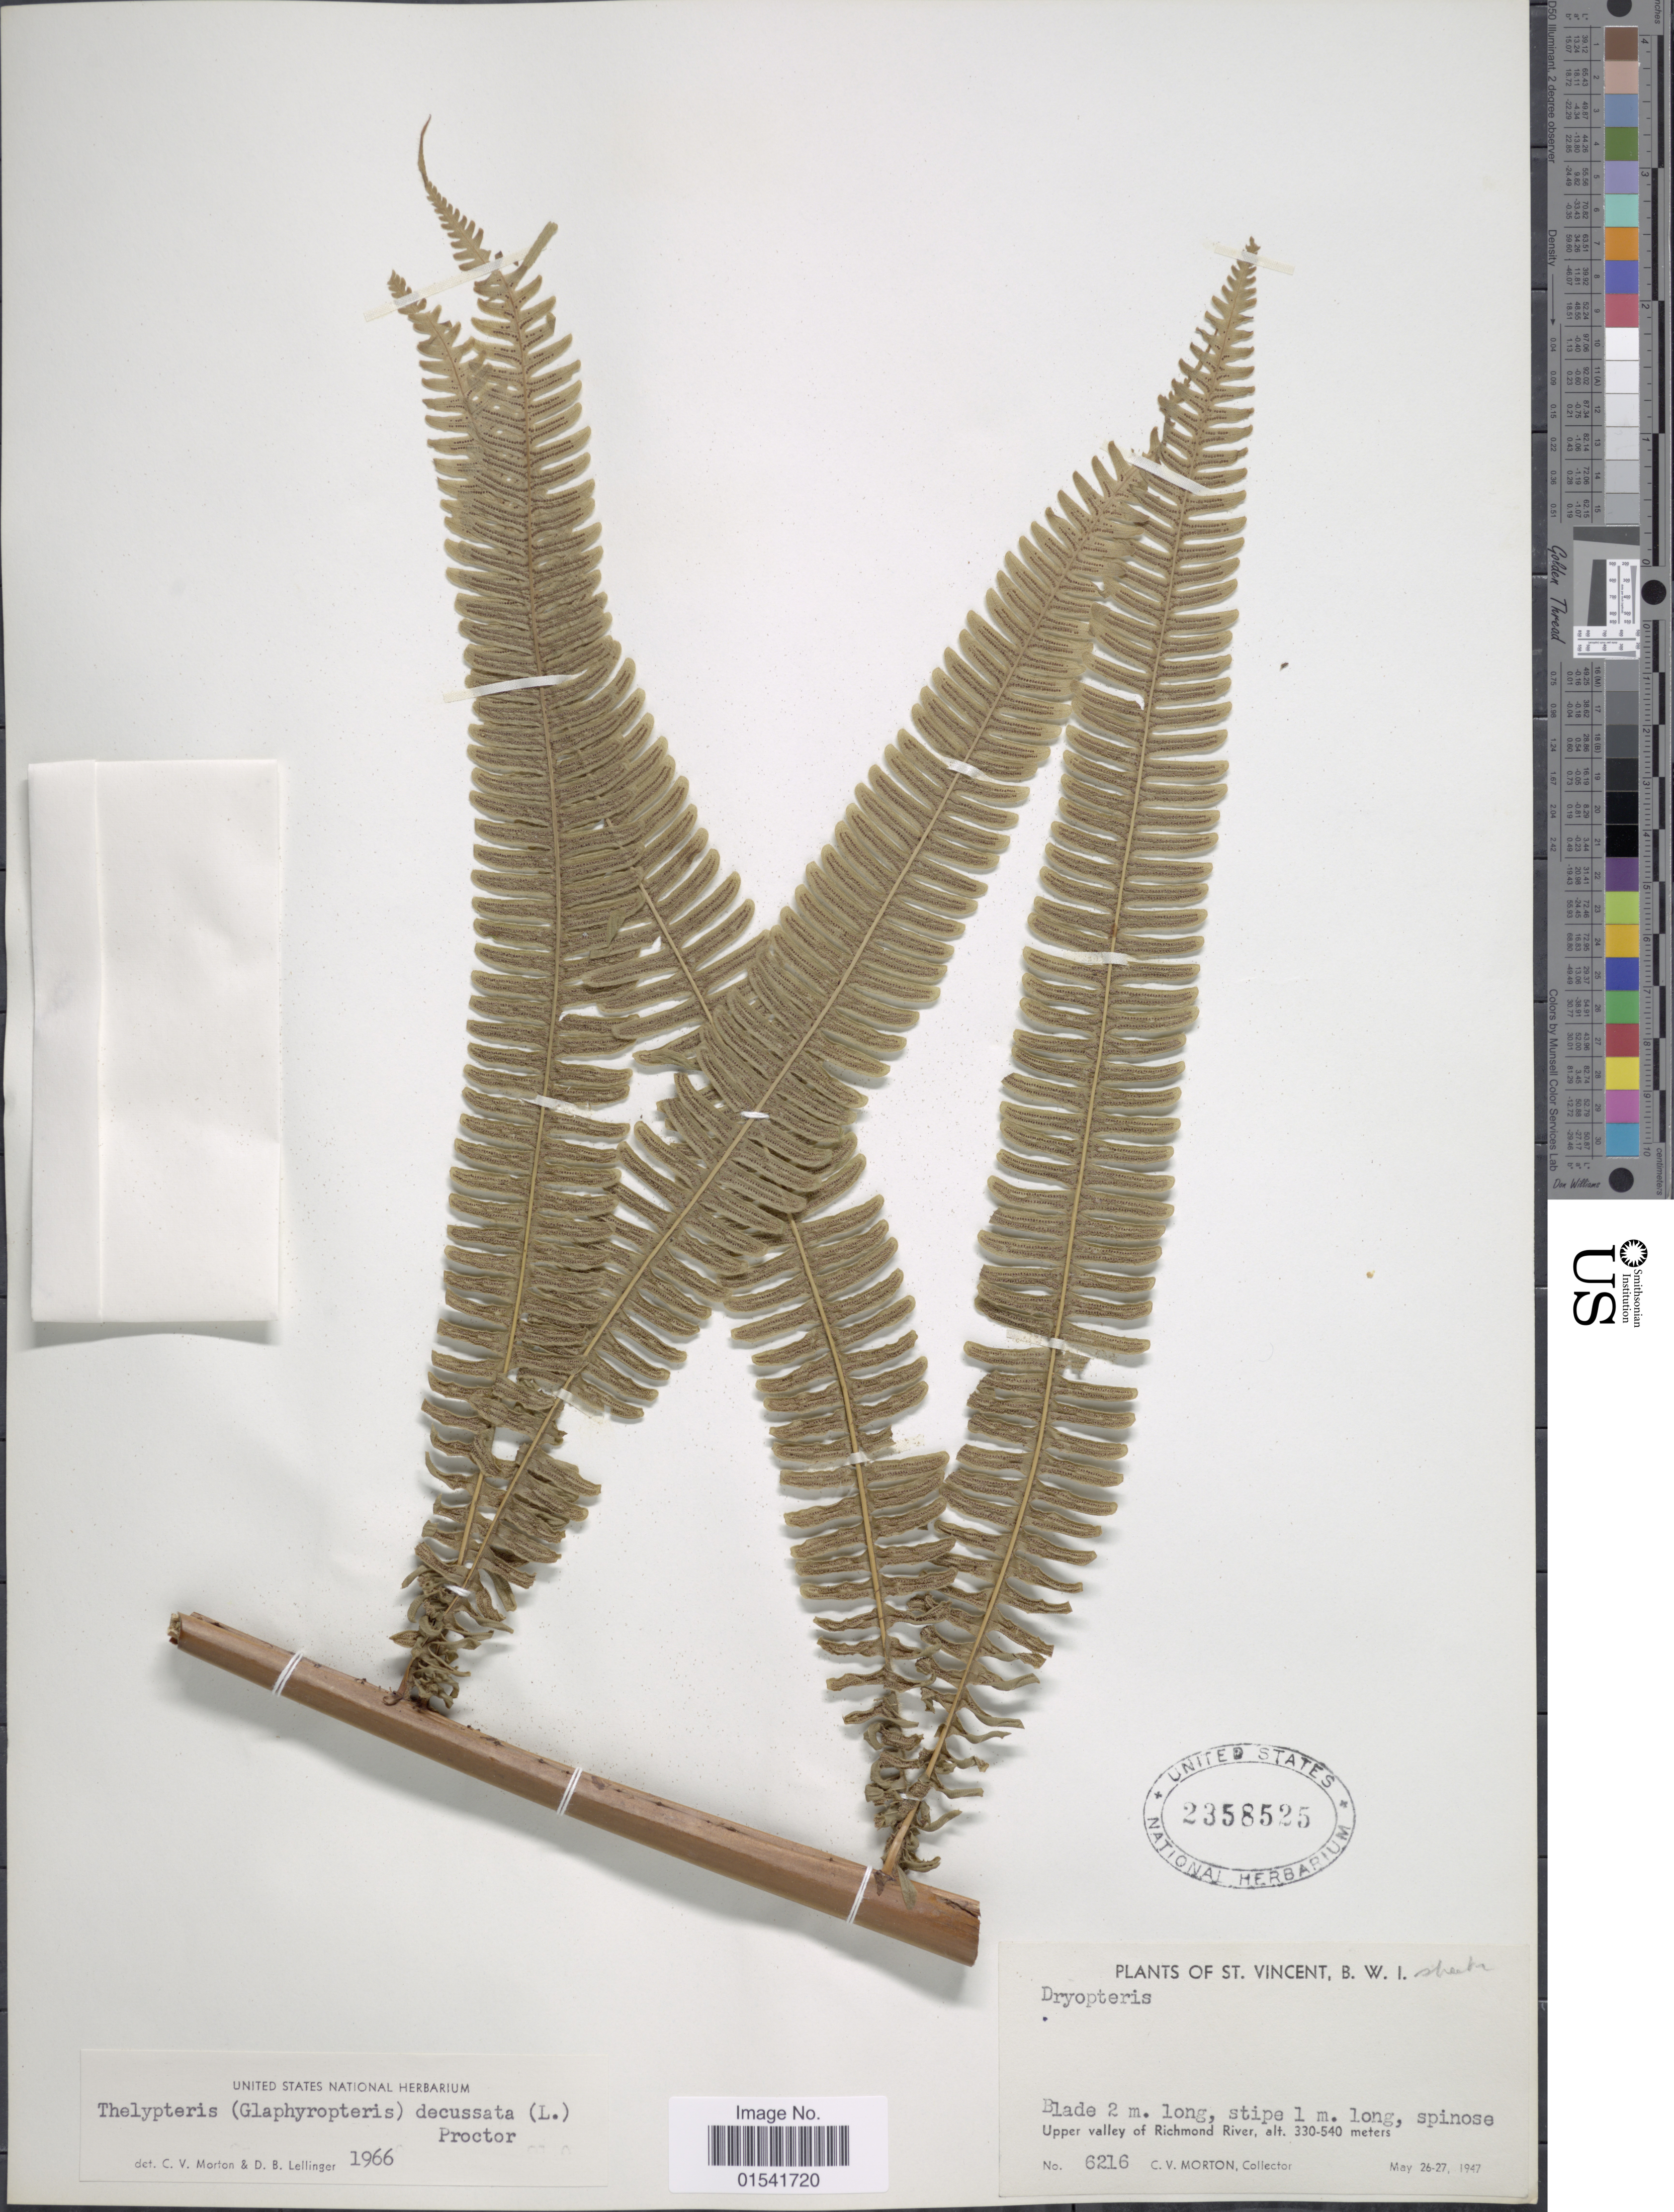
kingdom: Plantae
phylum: Tracheophyta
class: Polypodiopsida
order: Polypodiales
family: Thelypteridaceae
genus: Steiropteris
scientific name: Steiropteris decussata (L.) comb. nov., ined. 2015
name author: (L.)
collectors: C. V. Morton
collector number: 6216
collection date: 1947-05-26/1947-05-27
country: St. Vincent - Grenadines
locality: B.W.I., Upper valley of Richmond River, St. Vincent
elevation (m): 330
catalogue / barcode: US 2358525